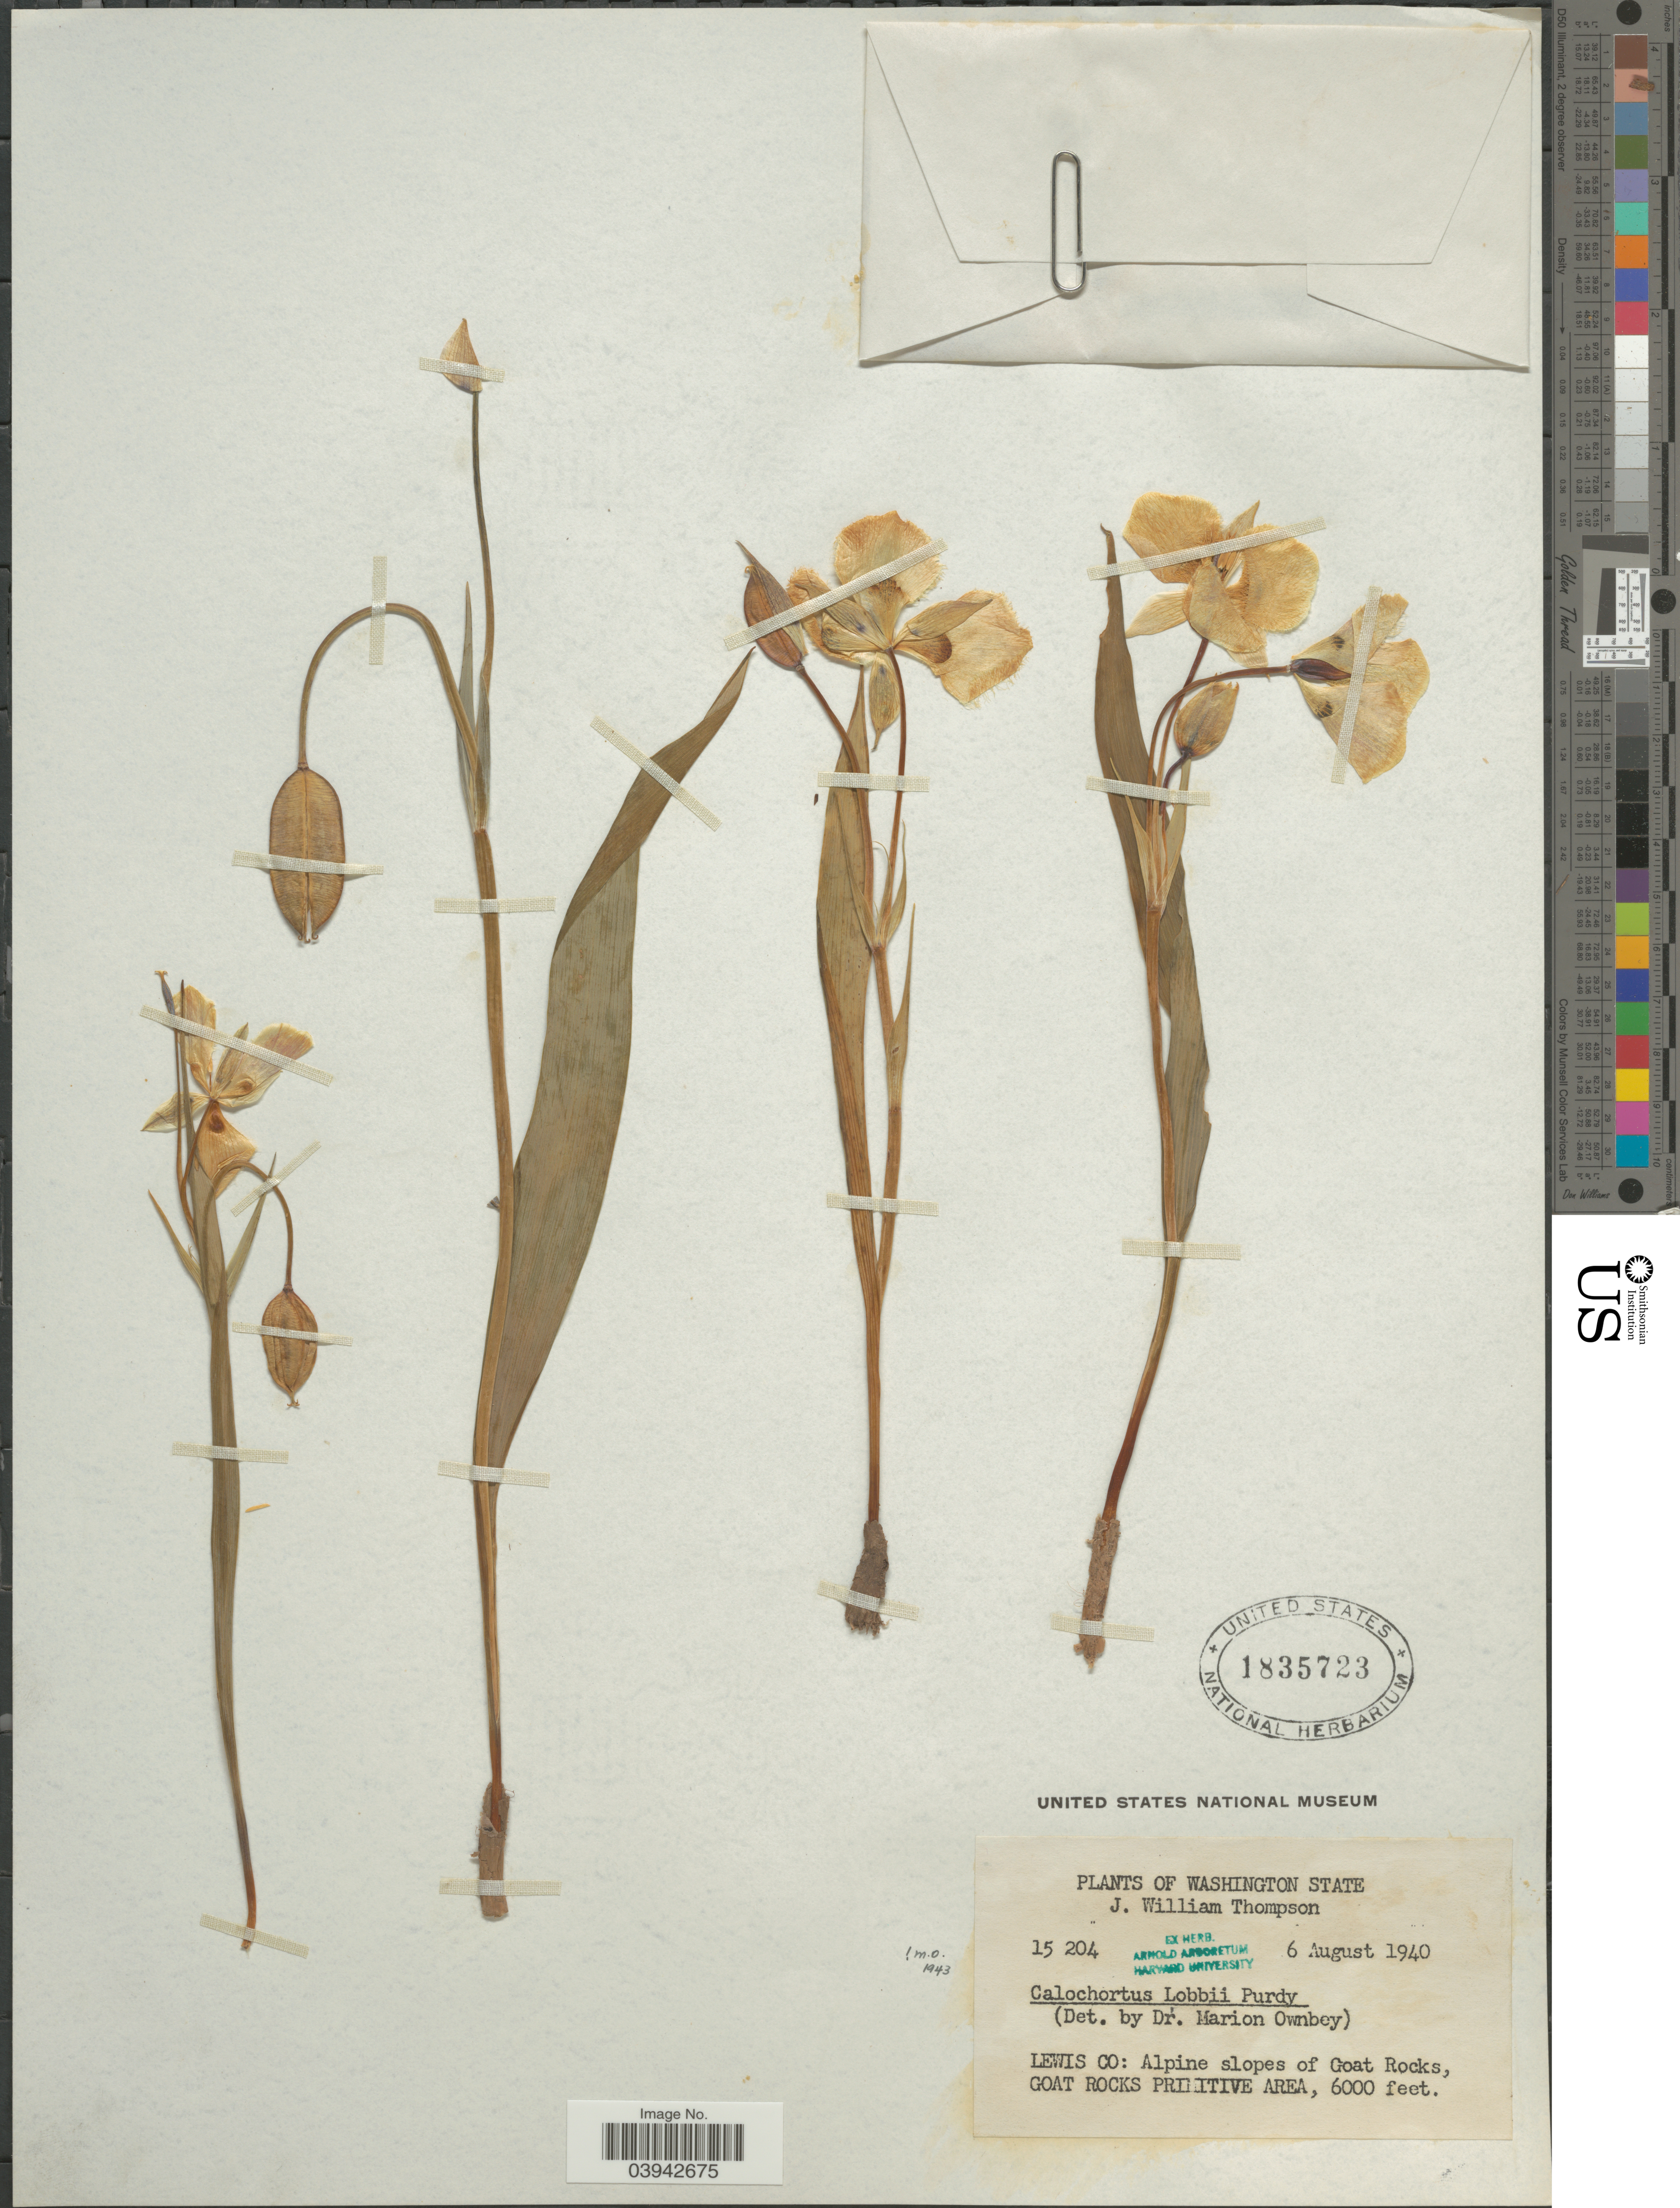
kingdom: Plantae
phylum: Tracheophyta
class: Liliopsida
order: Liliales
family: Liliaceae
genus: Calochortus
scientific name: Calochortus lobbii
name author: Purdy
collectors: J. W. Thompson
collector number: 15204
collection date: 1940-08-06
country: United States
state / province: Washington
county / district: Lewis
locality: Lewis Co: Alpine slopes of Goat Rocks, Goat Rocks Primitive Area.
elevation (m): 1829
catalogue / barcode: US 1835723